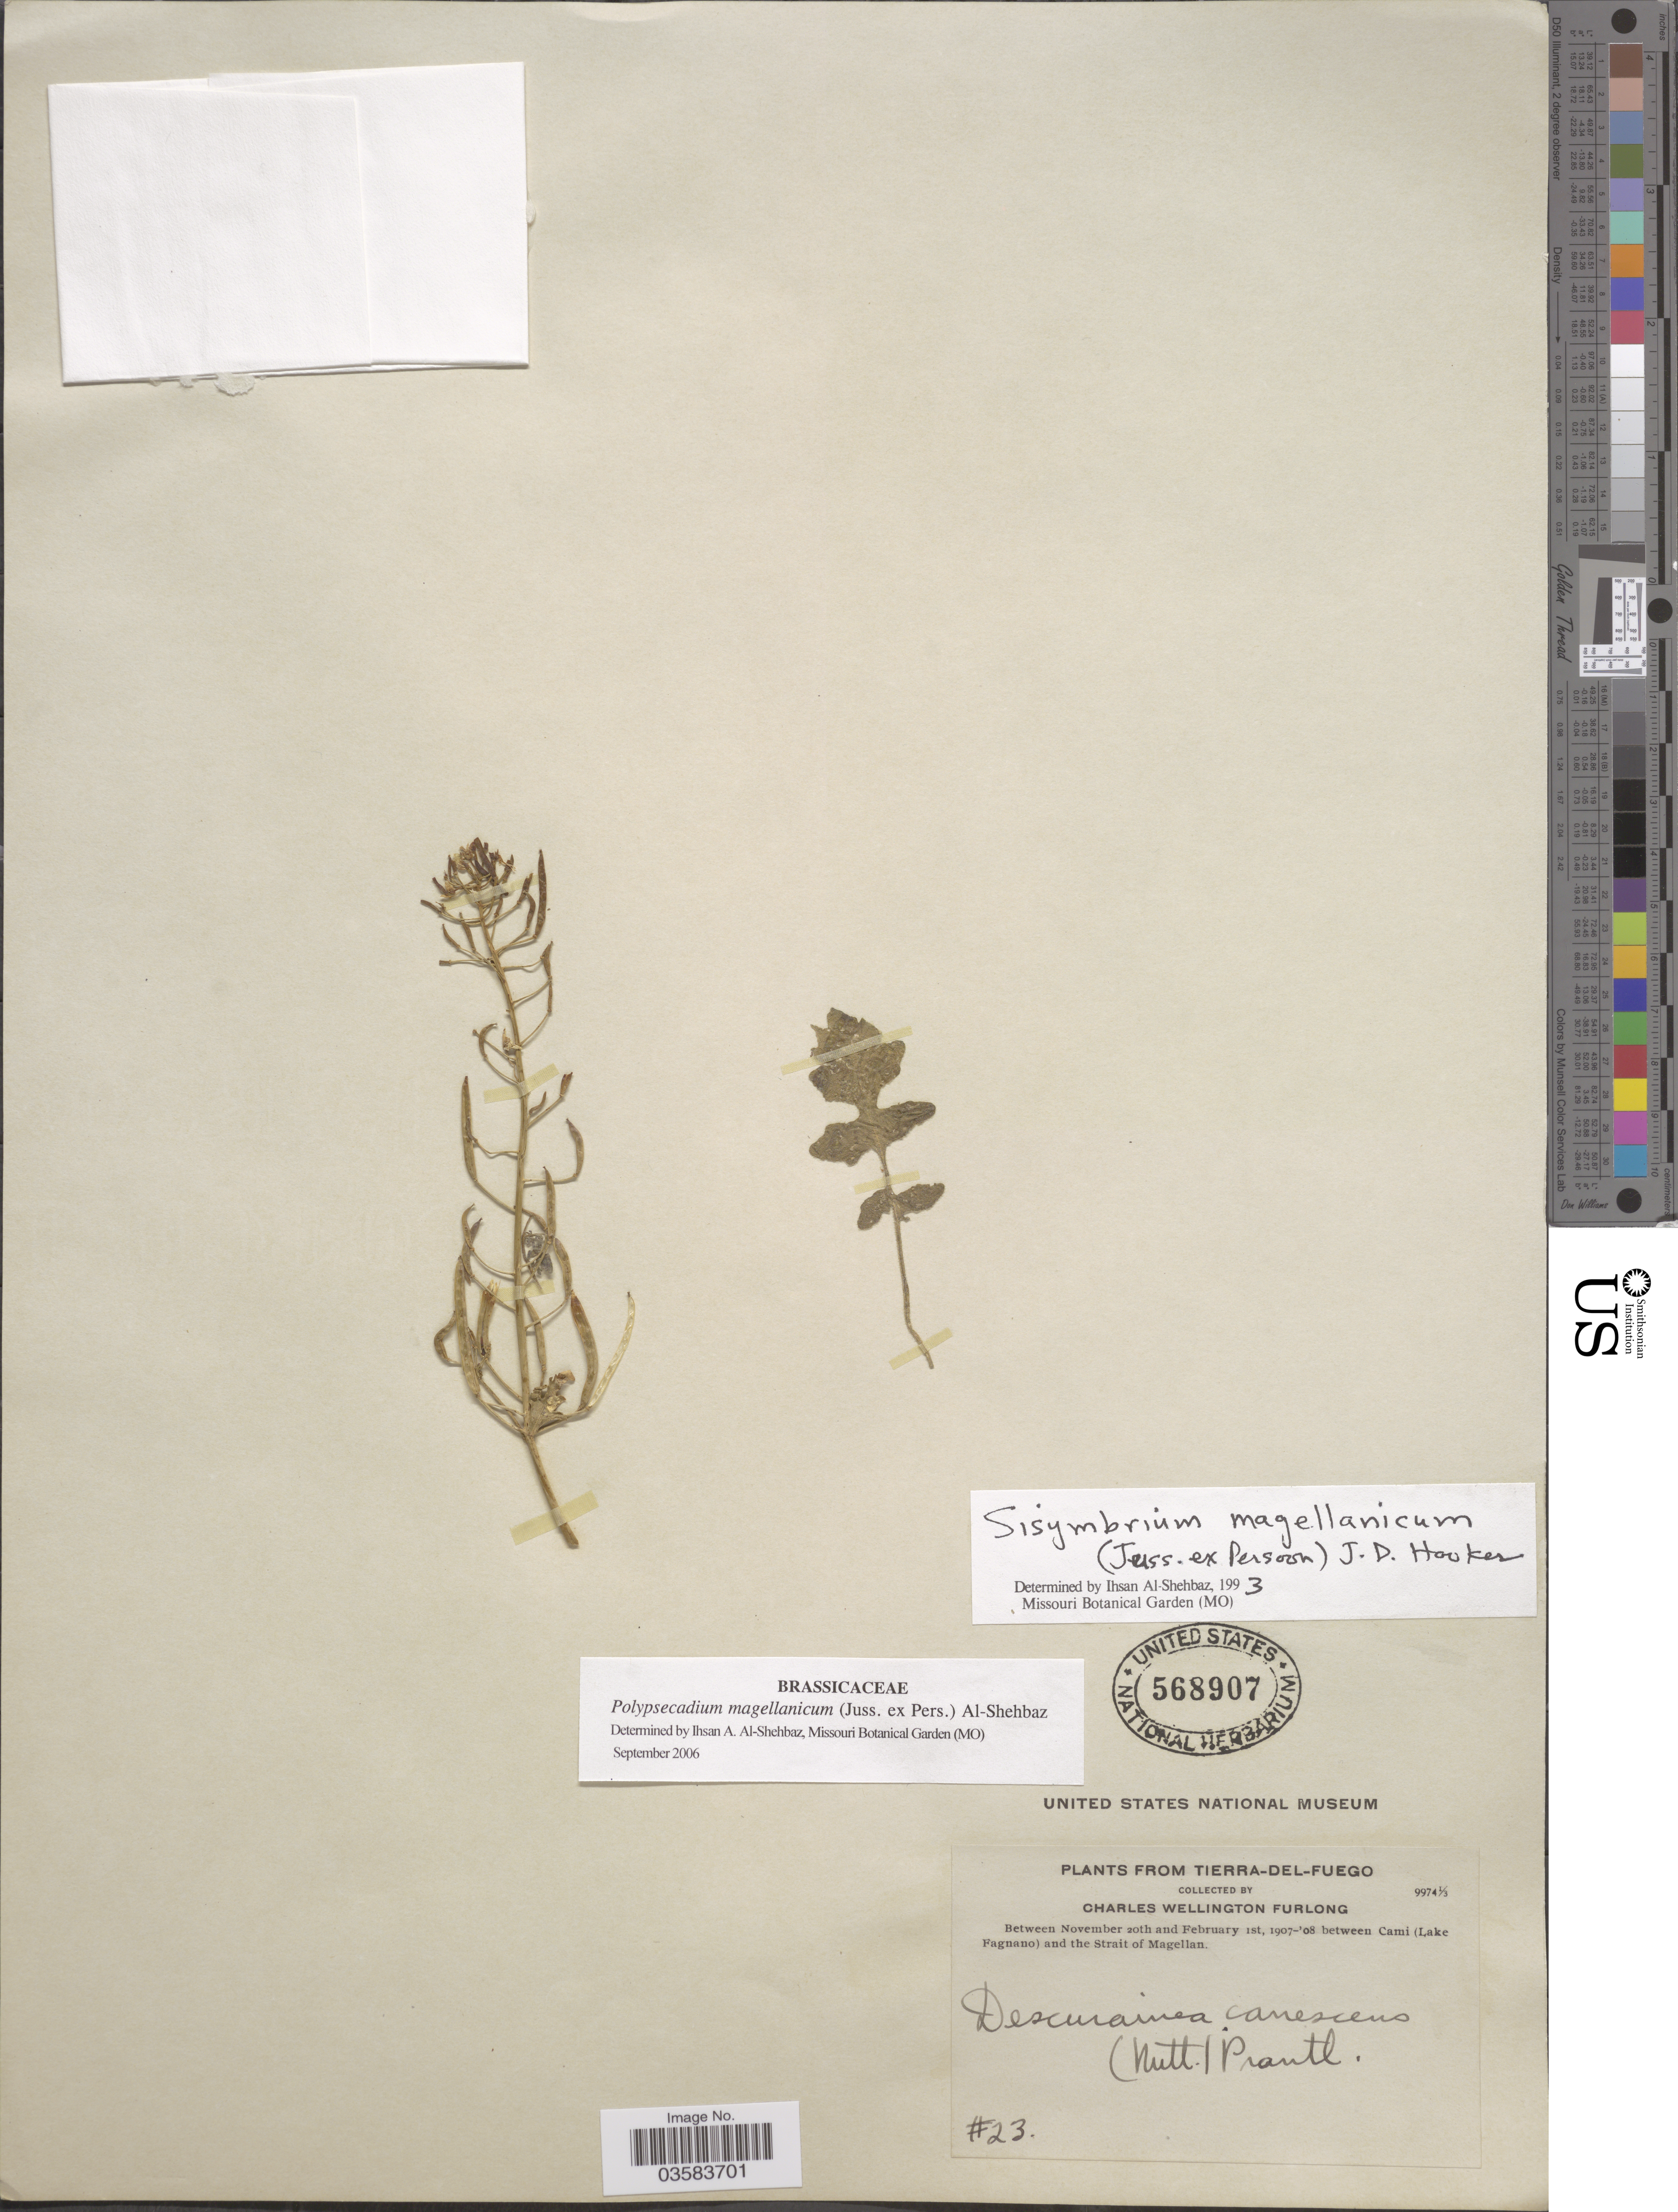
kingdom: Plantae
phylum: Tracheophyta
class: Magnoliopsida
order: Brassicales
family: Brassicaceae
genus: Polypsecadium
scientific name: Polypsecadium magellanicum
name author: (Juss. ex Pers.) Al-Shehbaz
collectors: C. Furlong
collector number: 23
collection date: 1907-11-20/1908-02-01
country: Argentina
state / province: Tierra del Fuego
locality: Between Cami (Lake Fagnano) and the Strait of Magellan.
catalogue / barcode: US 568907